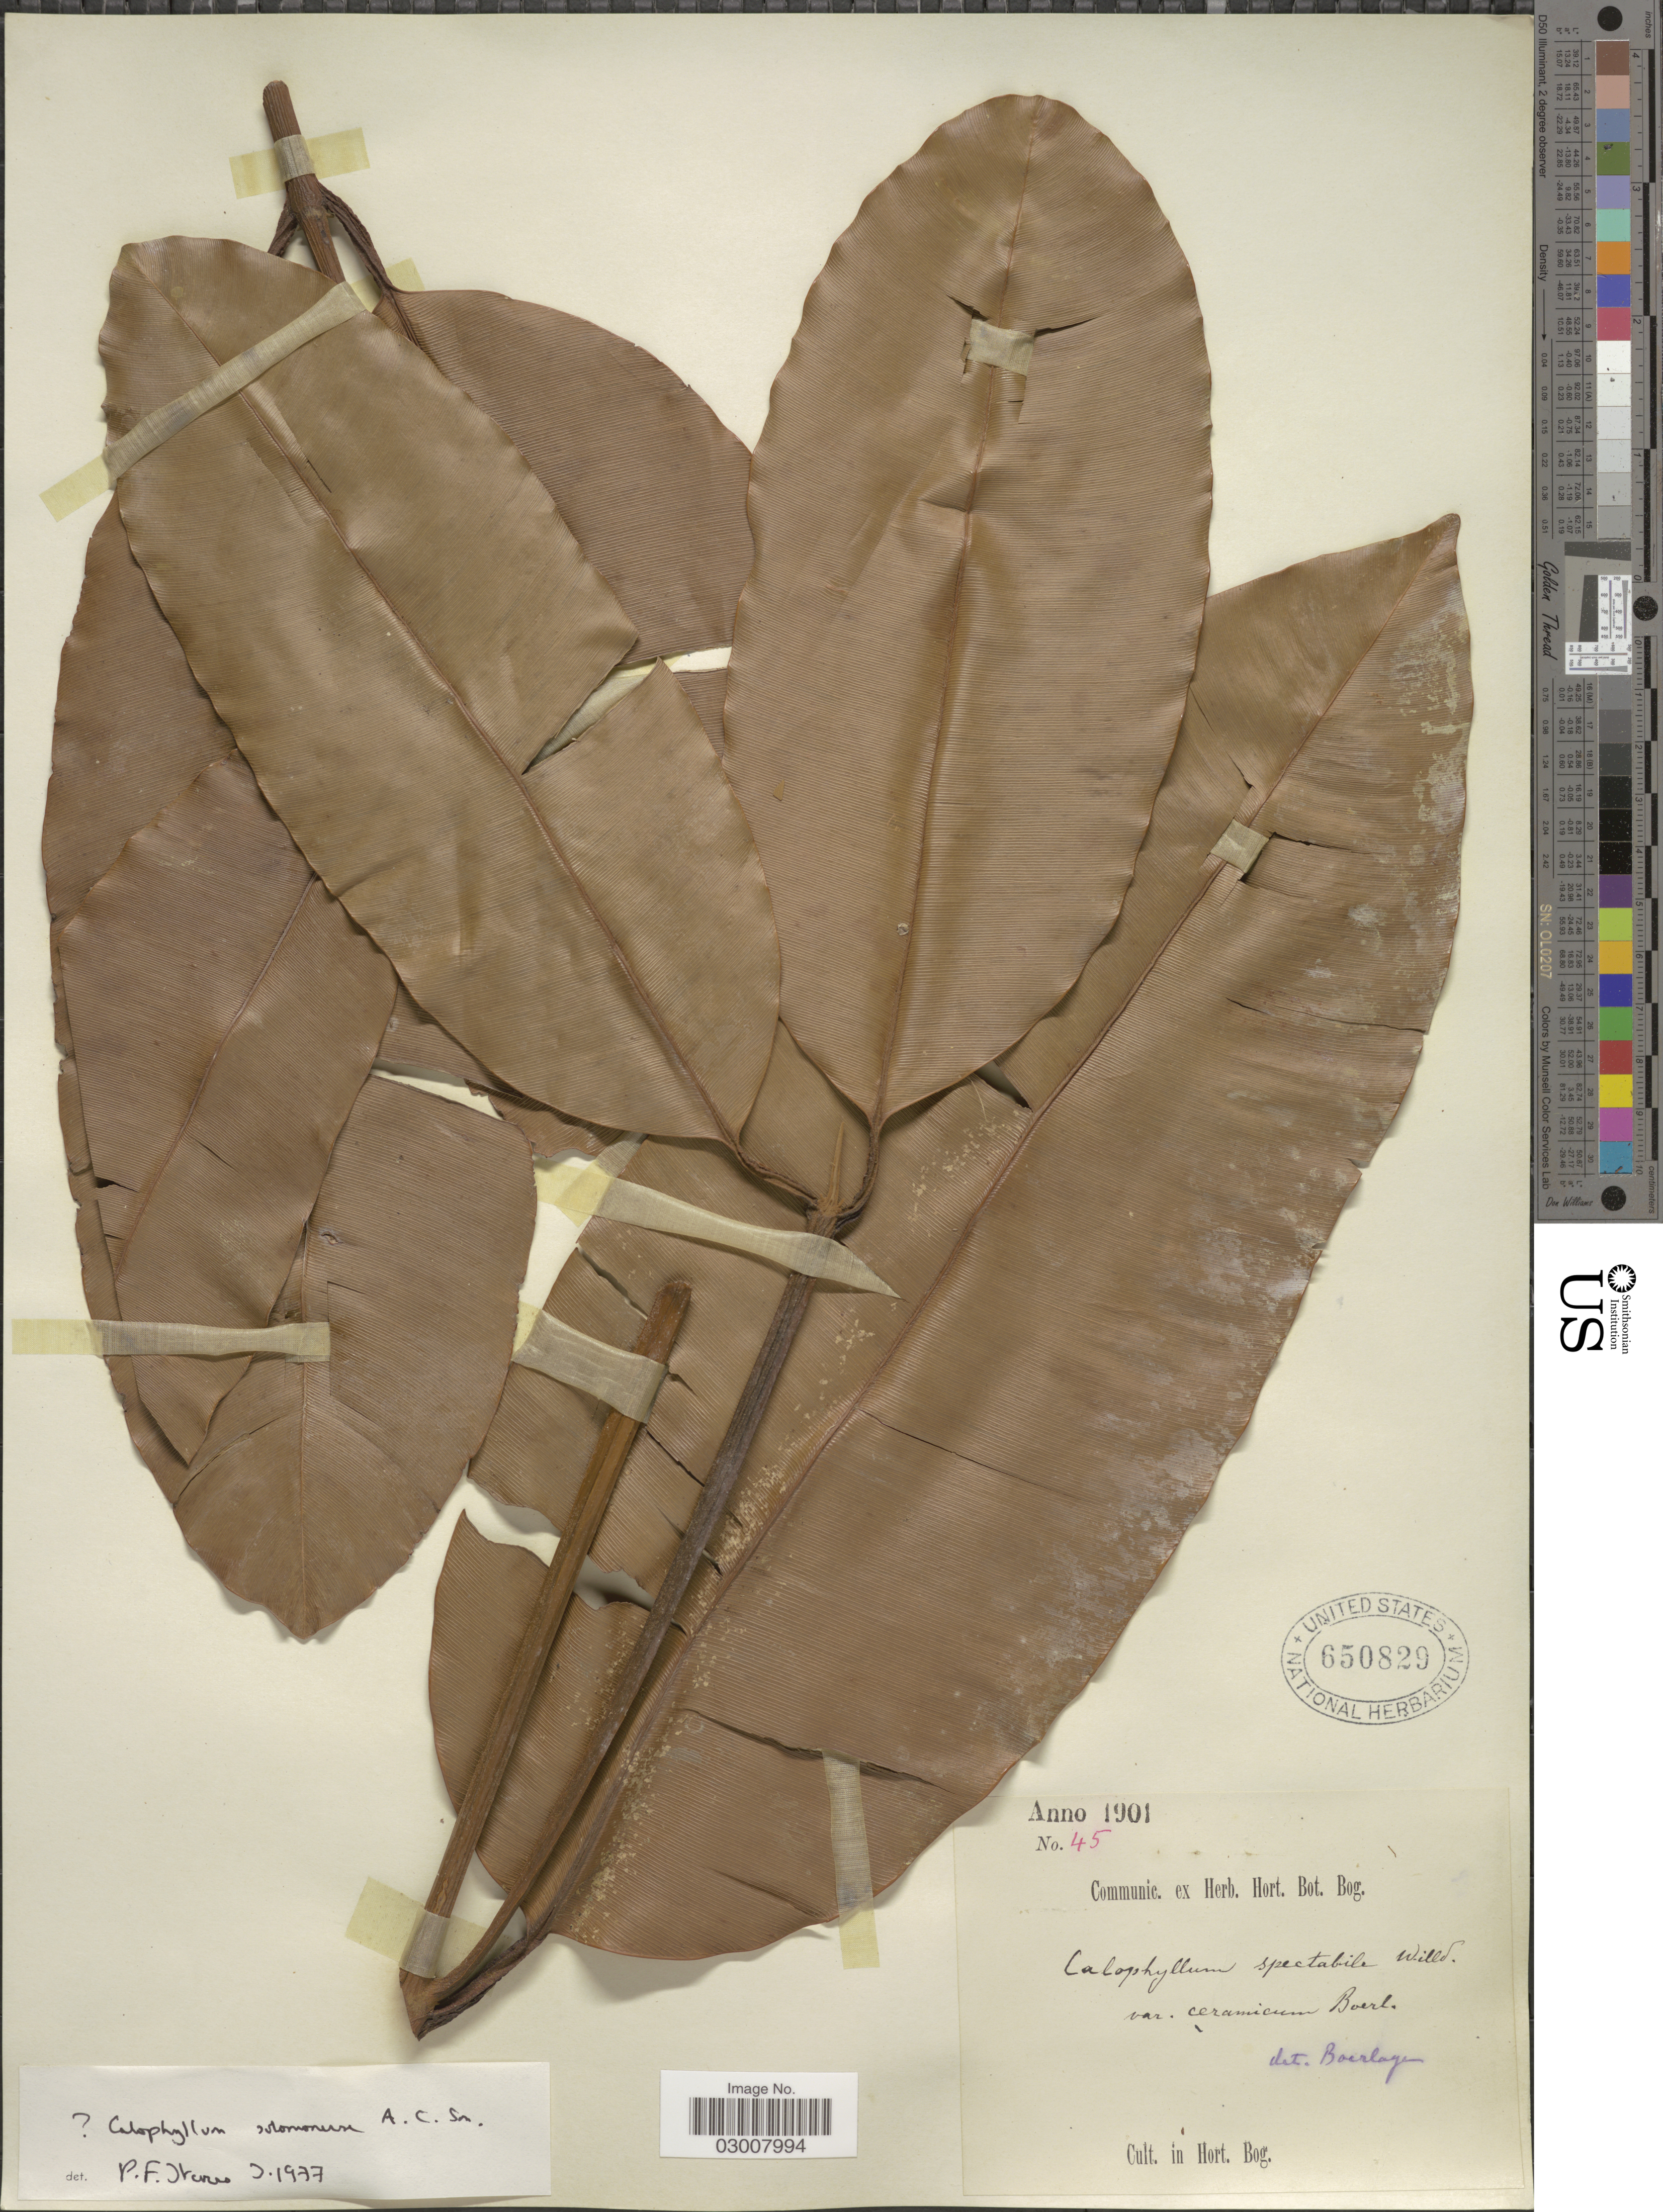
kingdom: Plantae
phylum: Tracheophyta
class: Magnoliopsida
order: Malpighiales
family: Calophyllaceae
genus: Calophyllum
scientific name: Calophyllum solomonense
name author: A.C. Sm.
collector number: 45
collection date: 1901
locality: Cult. in Hort. Bog.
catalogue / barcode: US 650829